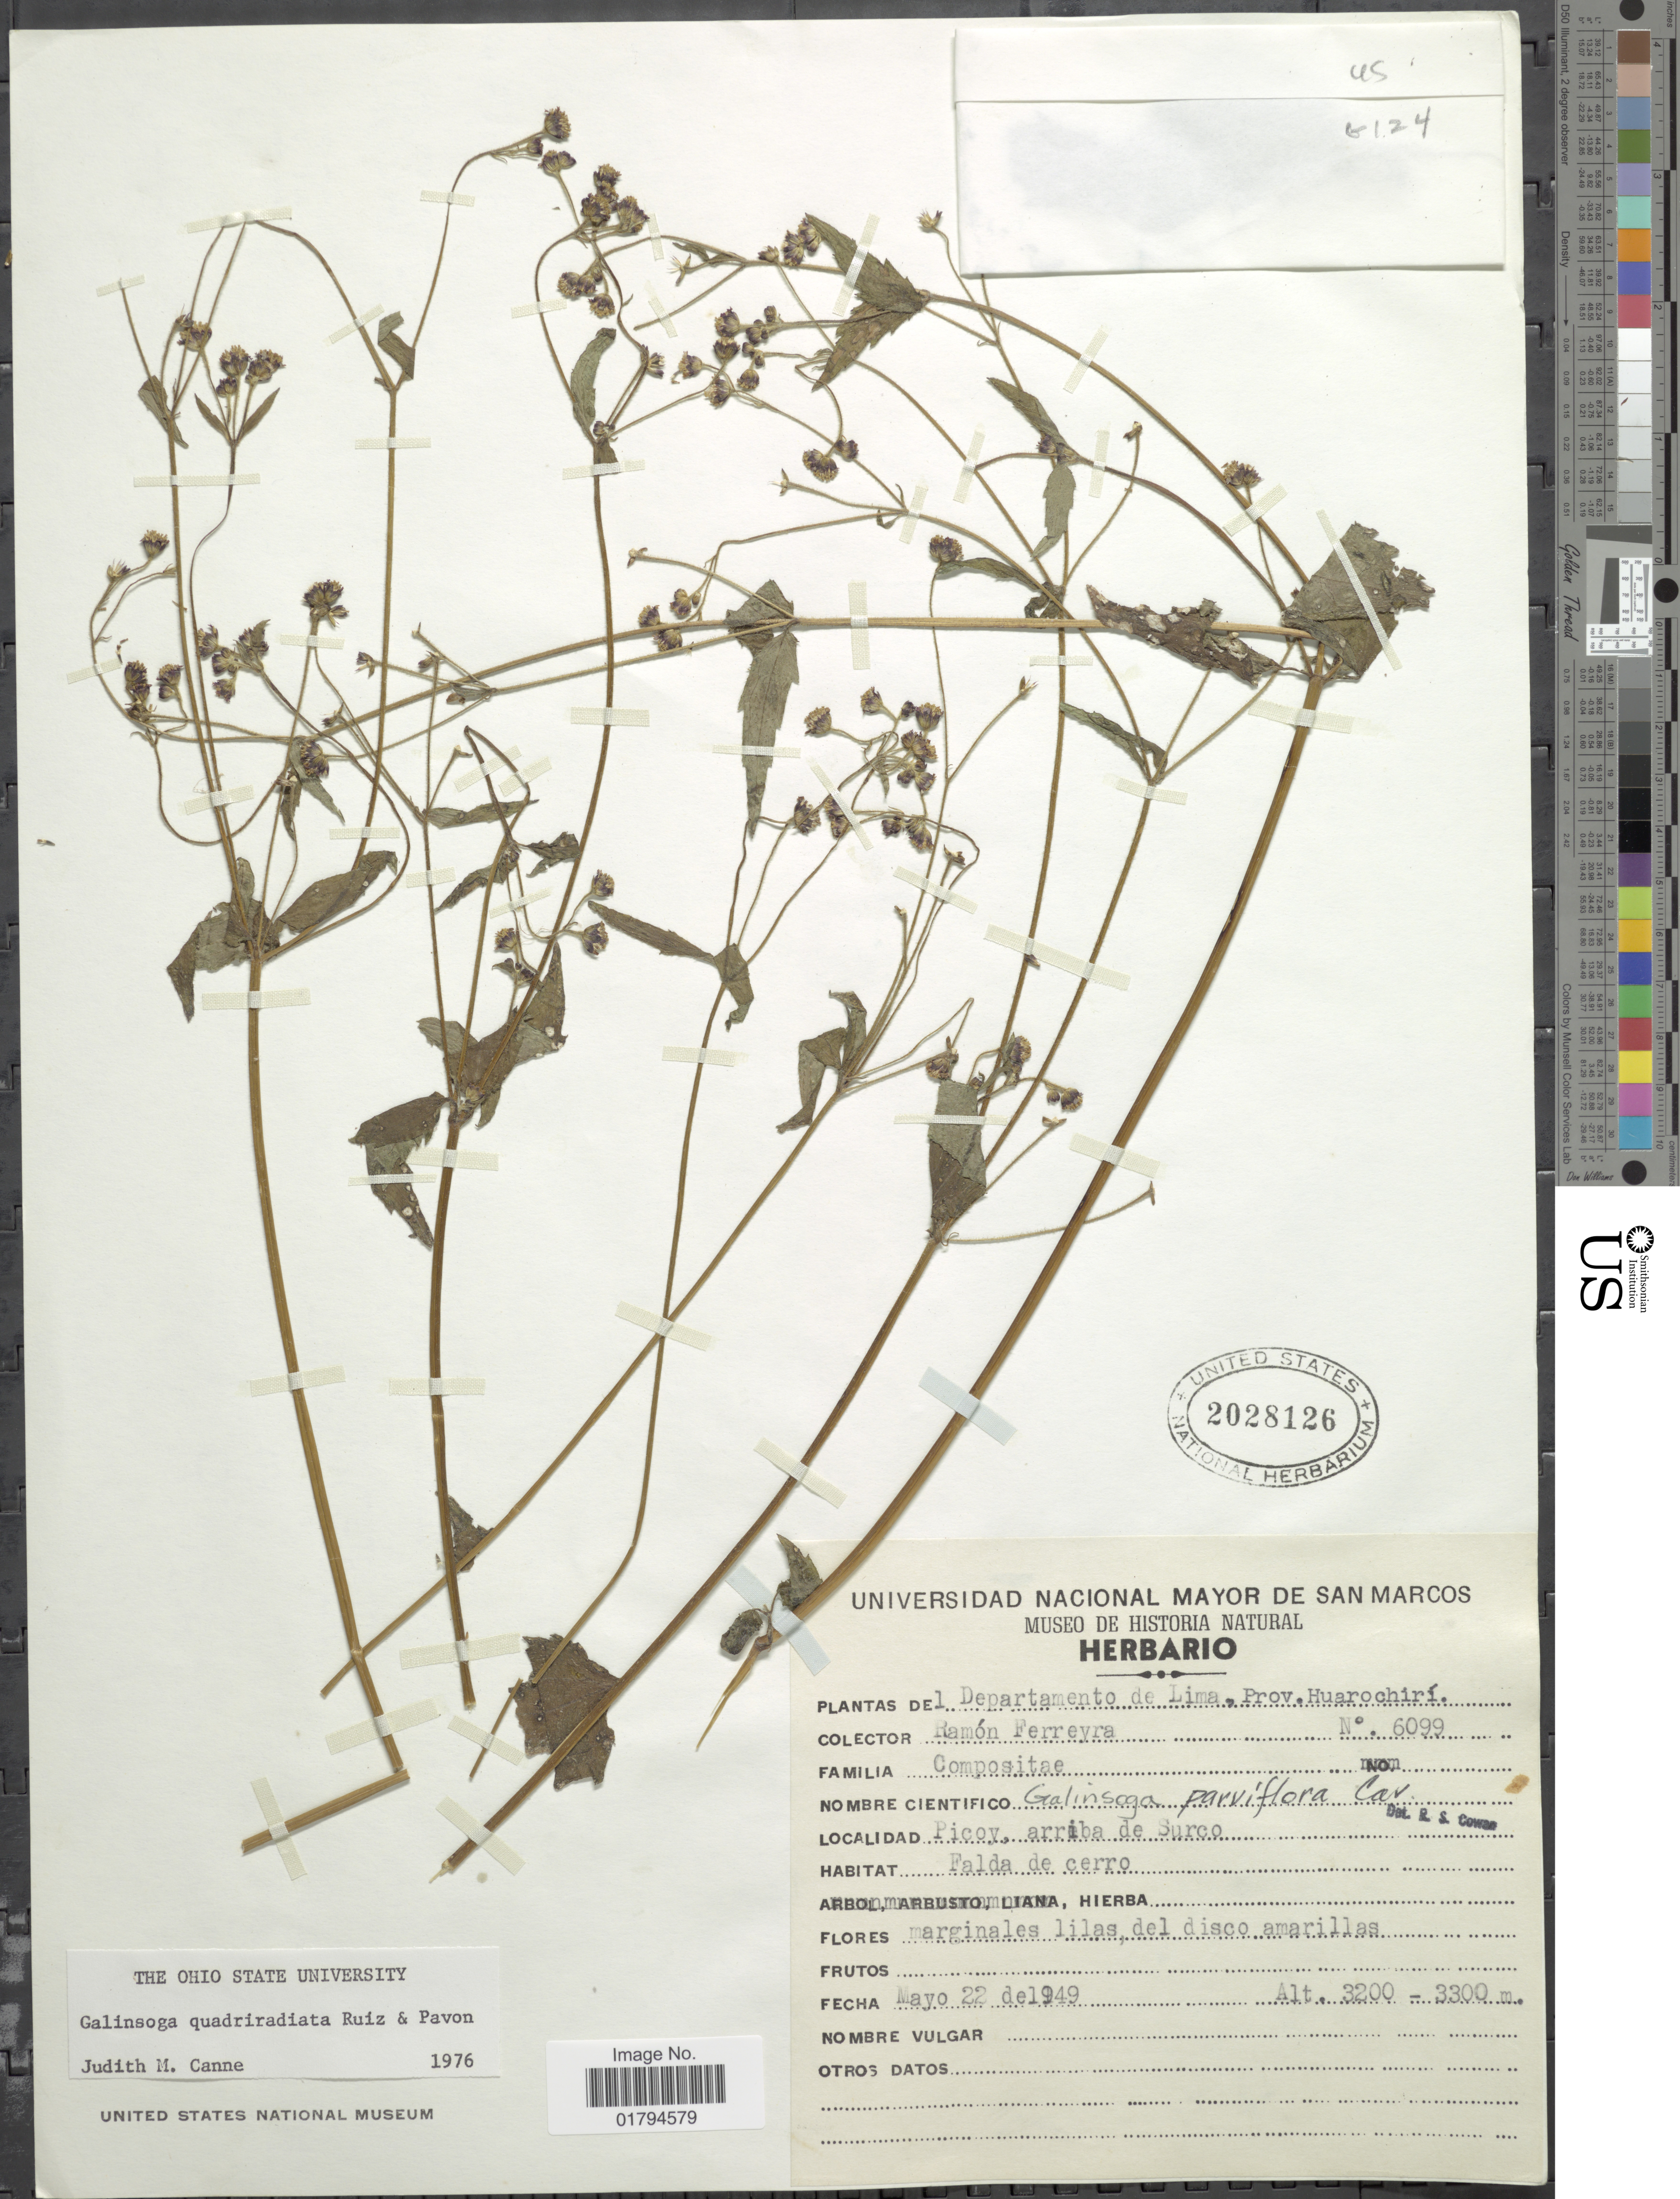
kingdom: Plantae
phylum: Tracheophyta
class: Magnoliopsida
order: Asterales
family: Asteraceae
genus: Galinsoga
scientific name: Galinsoga quadriradiata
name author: Ruiz & Pav.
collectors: R. A. Ferreyra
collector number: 6099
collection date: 1949-05-22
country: Peru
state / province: Lima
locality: Prov. Huarochiri. Picoy arriba e Surco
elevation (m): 3200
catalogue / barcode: US 2028126